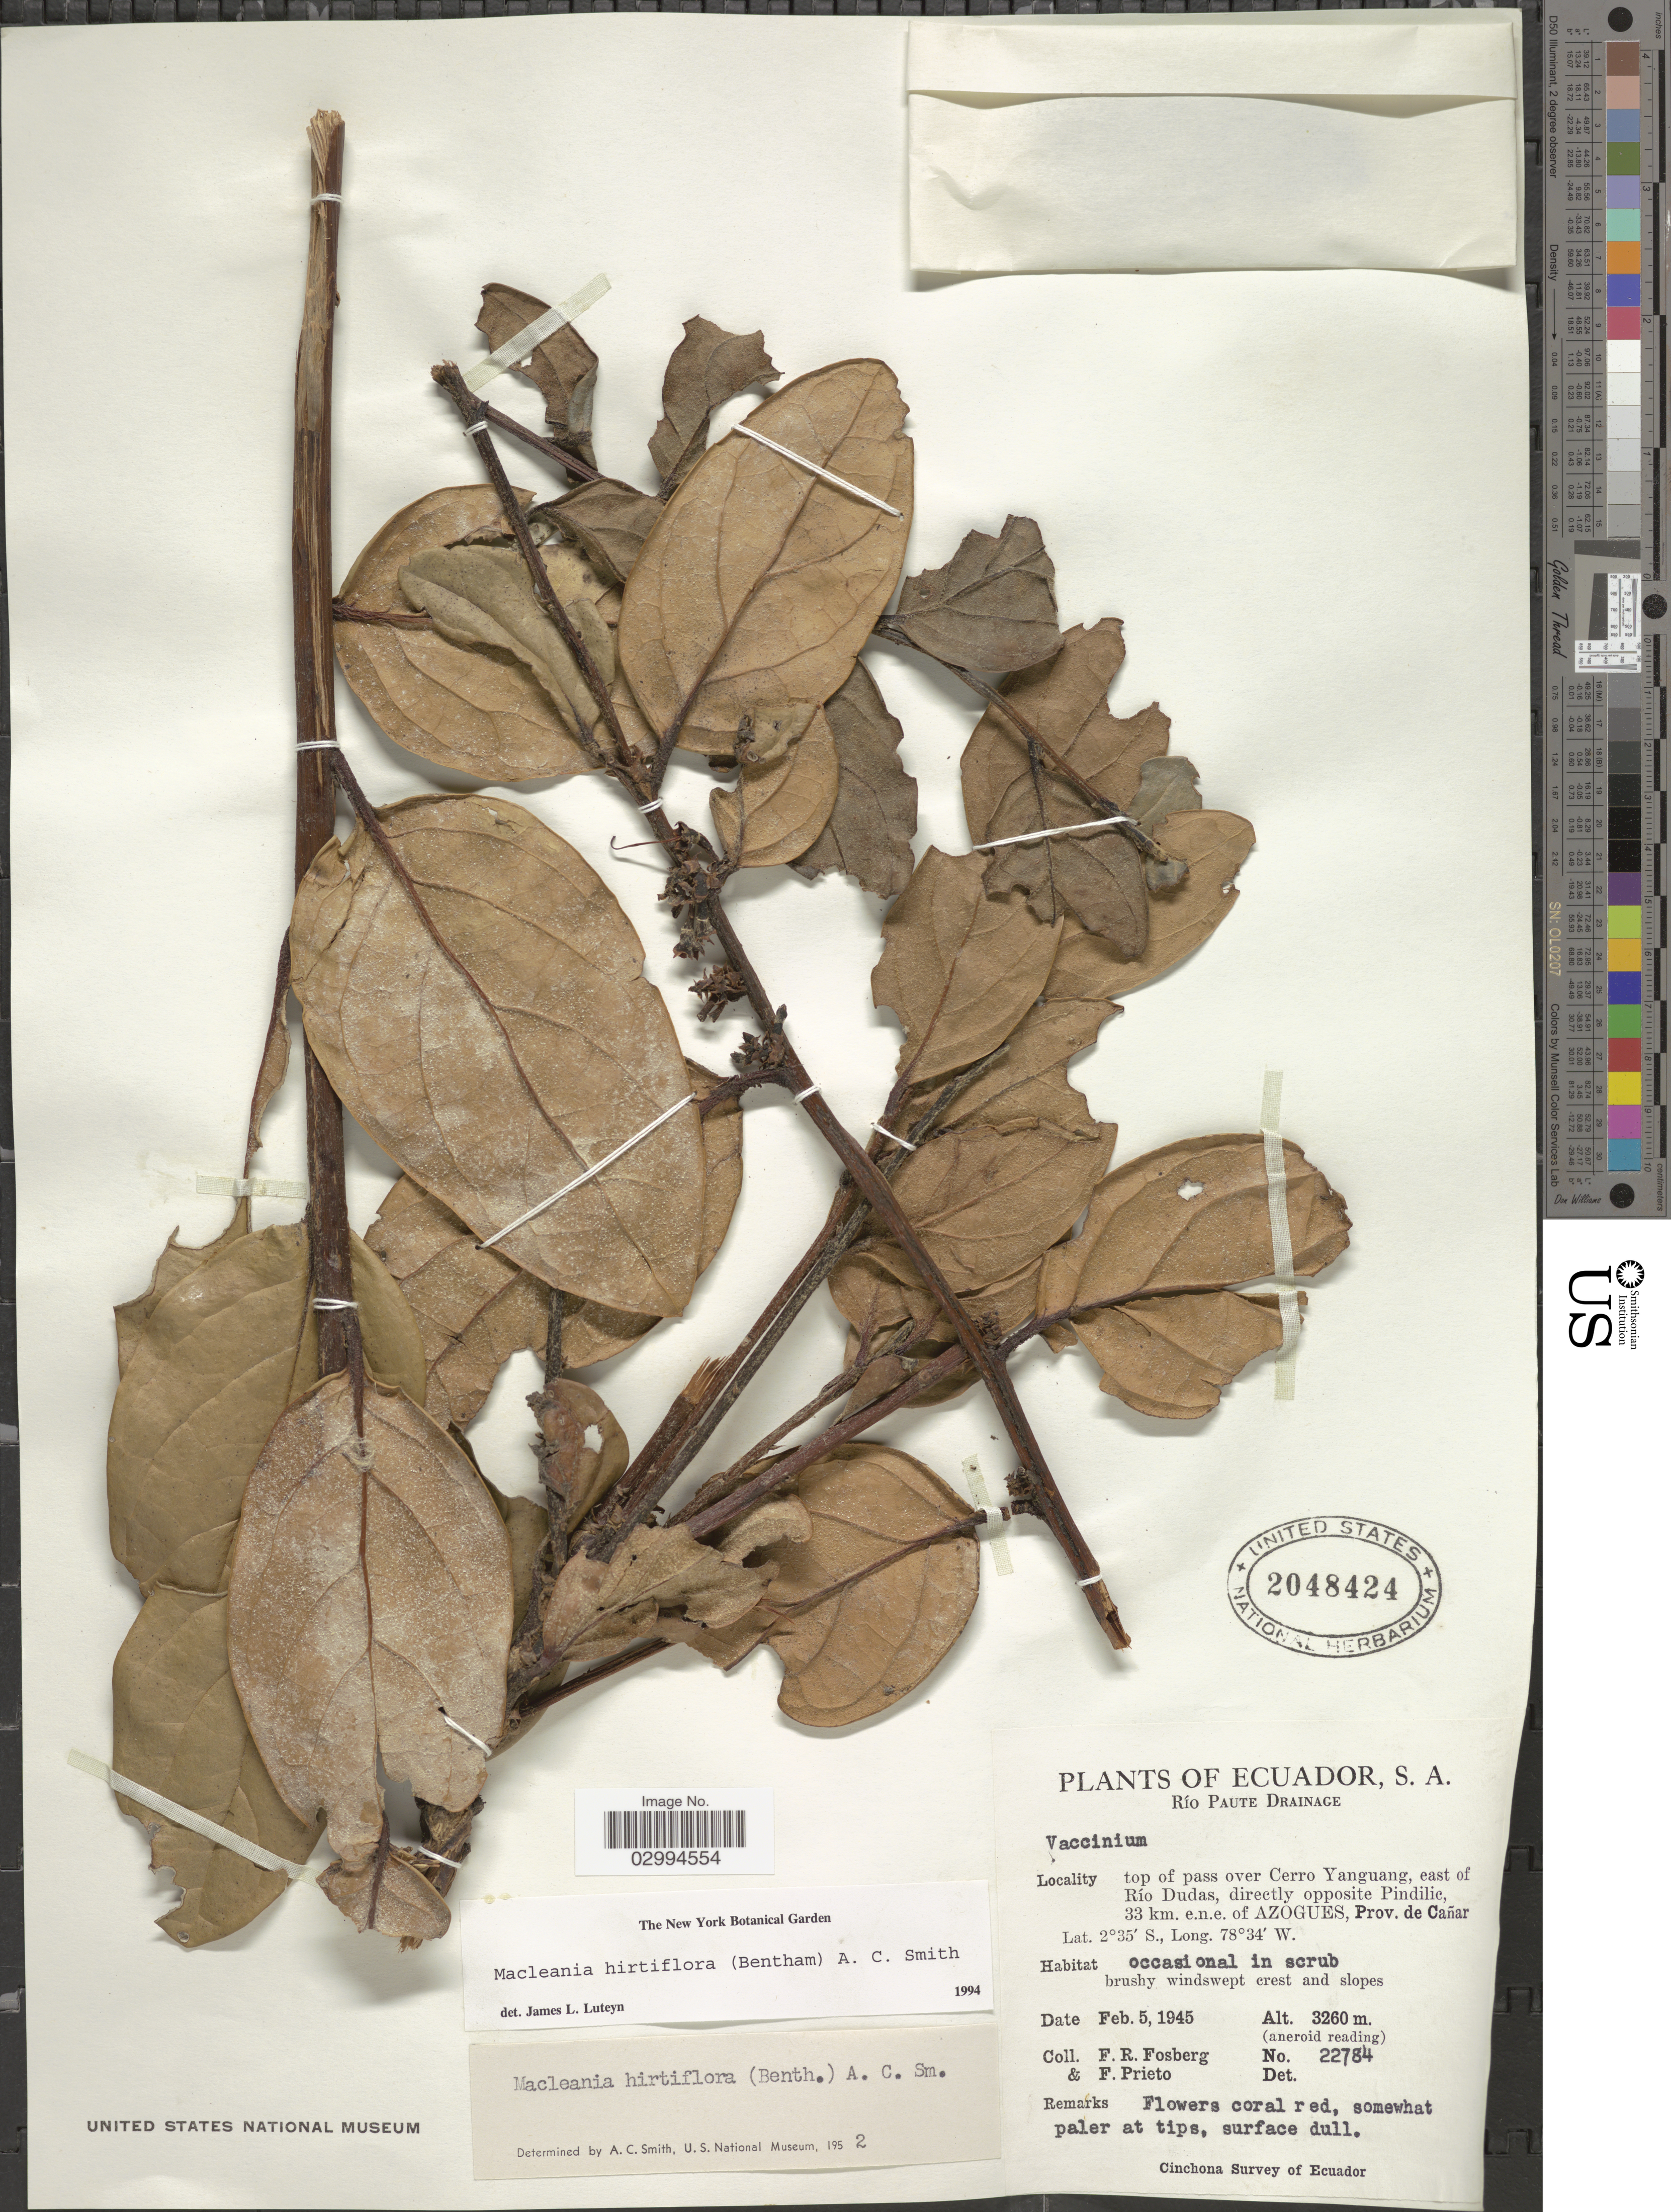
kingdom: Plantae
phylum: Tracheophyta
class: Magnoliopsida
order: Ericales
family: Ericaceae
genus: Macleania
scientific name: Macleania hirtiflora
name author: (Benth.) A.C. Sm.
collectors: F. R. Fosberg & F. Prieto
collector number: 22784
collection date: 1945-02-05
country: Ecuador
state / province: Cañar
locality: Río Paute Drainage. Top of pass over Cerro Yanguang, east of Río Dudas, directly opposite Pindilic, 33 km. e.n.e. of Azogues.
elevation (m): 3260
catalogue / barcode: US 2048424